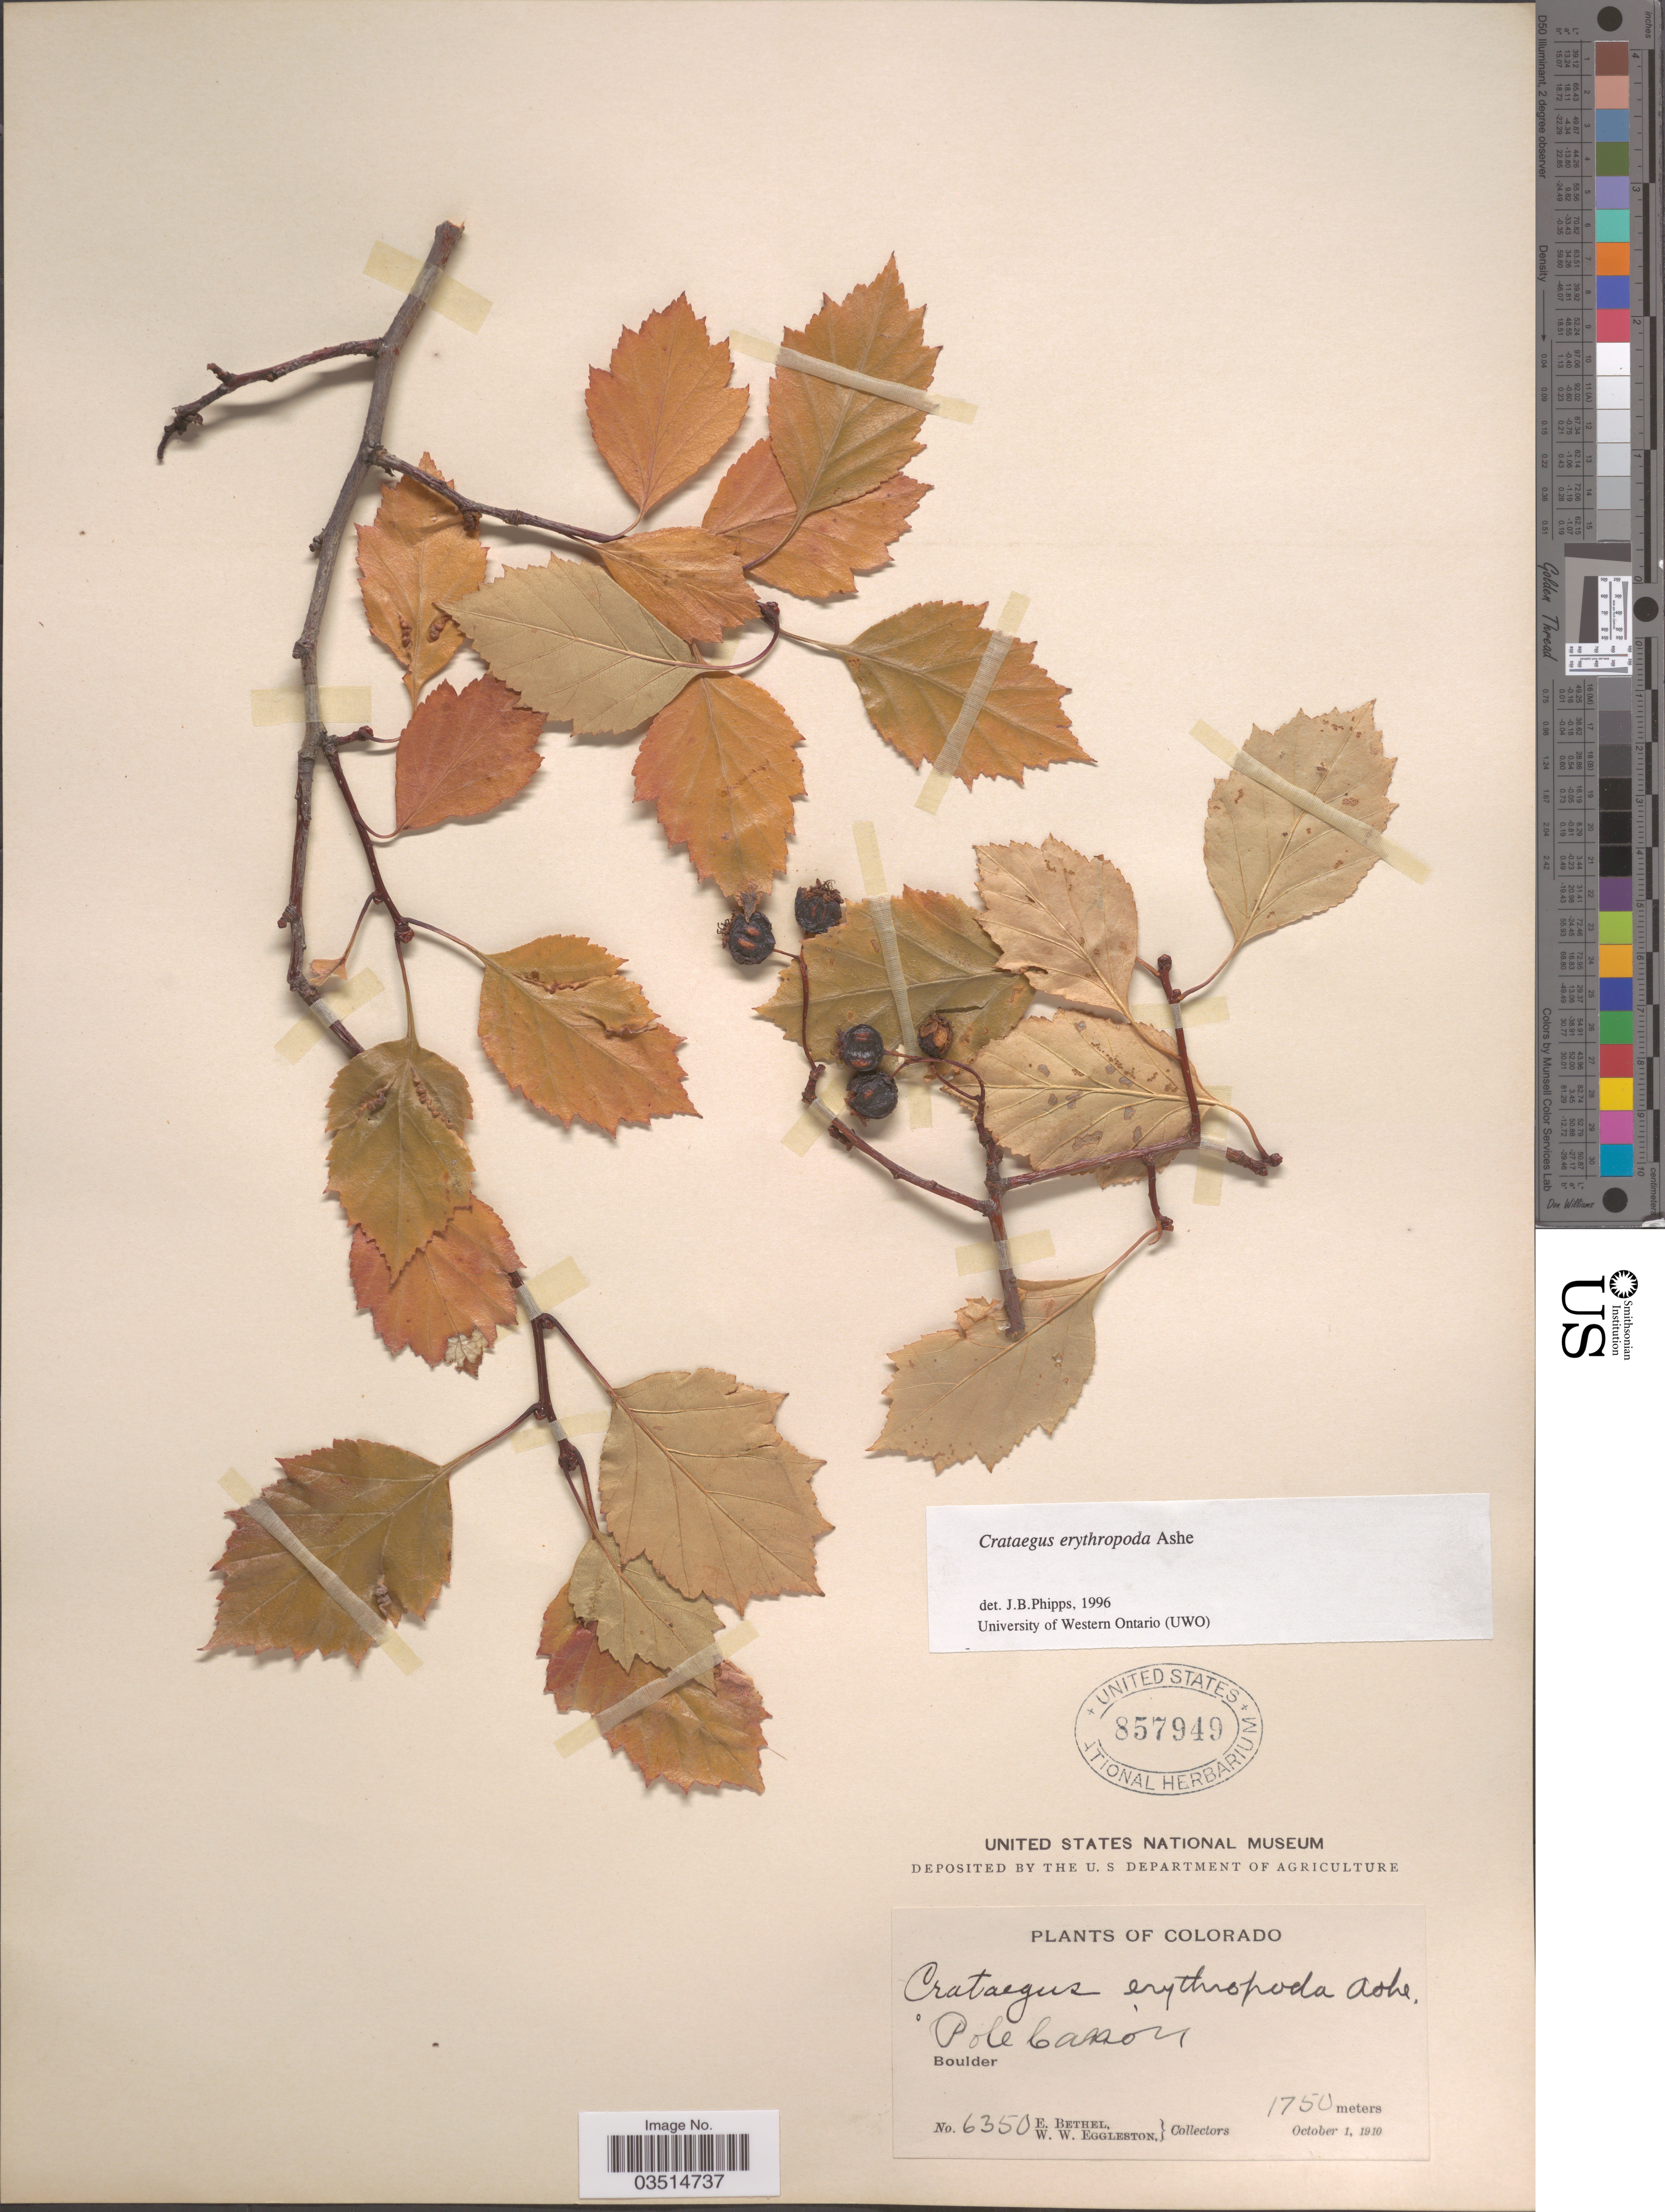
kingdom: Plantae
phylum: Tracheophyta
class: Magnoliopsida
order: Rosales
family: Rosaceae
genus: Crataegus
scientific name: Crataegus erythropoda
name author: Ashe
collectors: E. Bethel & W. W. Eggleston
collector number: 6350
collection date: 1910-10-01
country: United States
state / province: Colorado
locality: Pole Canon. Boulder.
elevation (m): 1750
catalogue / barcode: US 857949